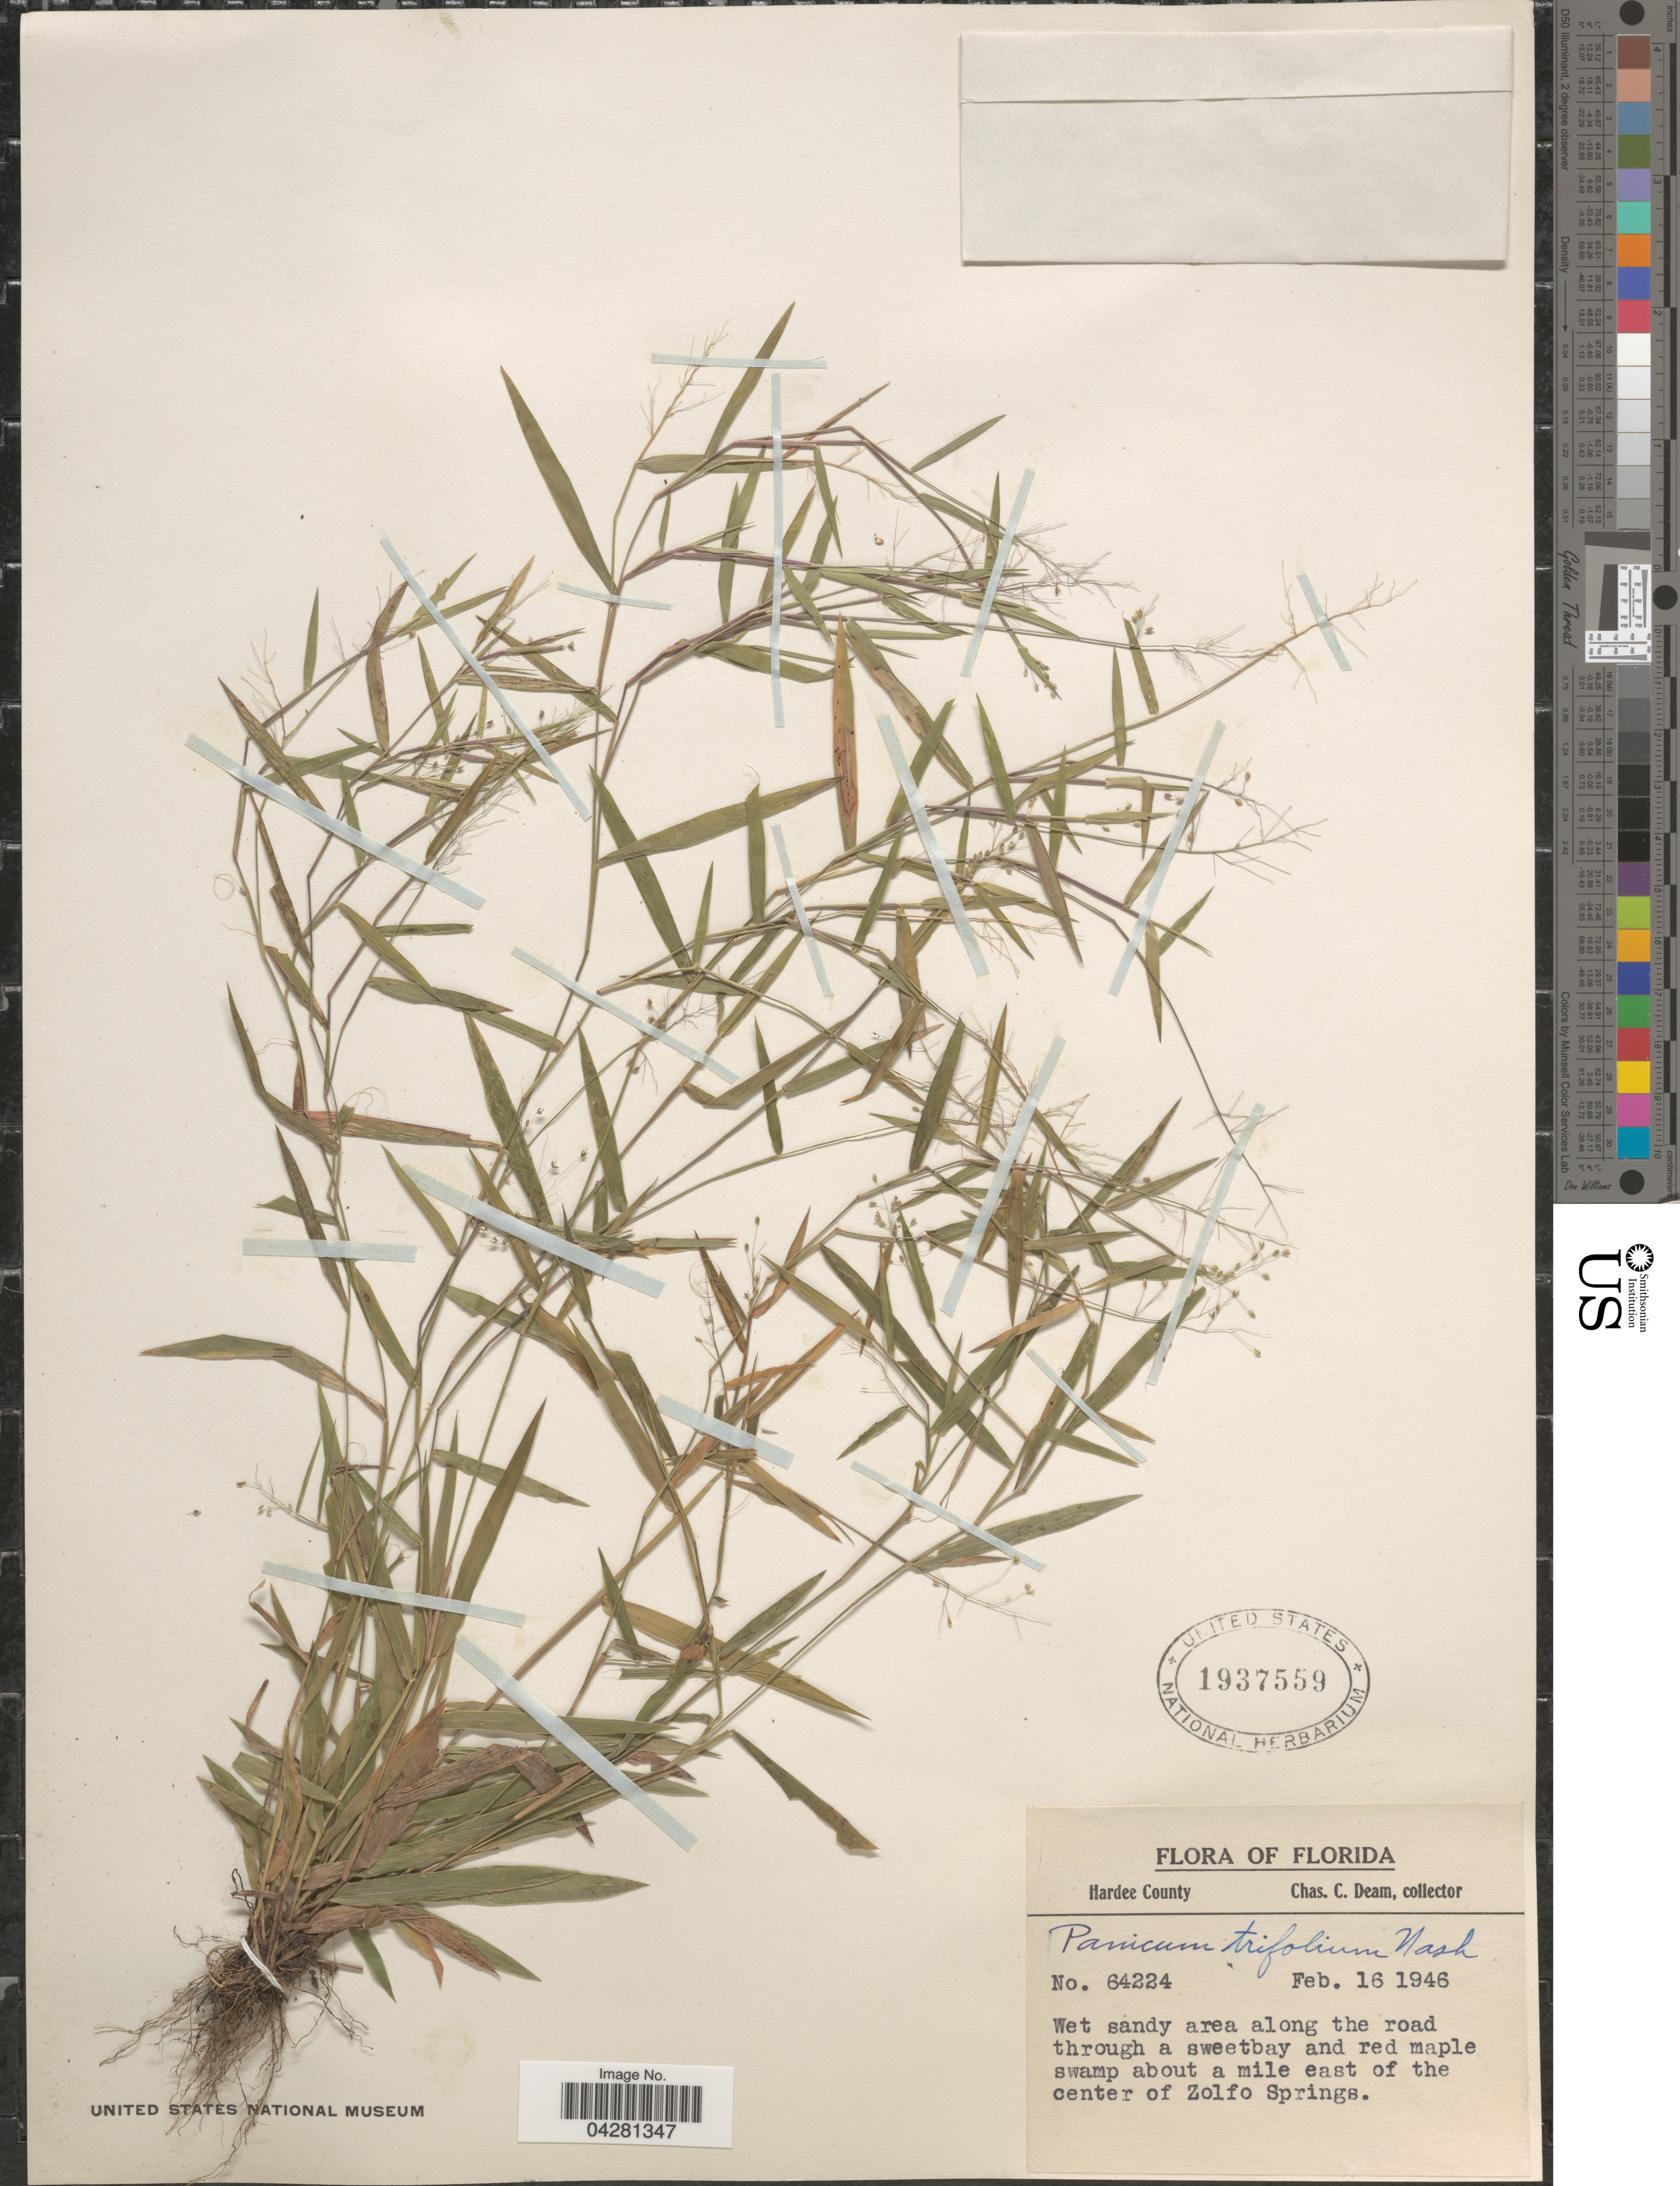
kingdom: Plantae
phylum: Tracheophyta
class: Liliopsida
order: Poales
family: Poaceae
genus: Dichanthelium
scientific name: Dichanthelium dichotomum var. unciphyllum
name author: (Trin.) Davidse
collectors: C. C. Deam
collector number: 64224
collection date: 1946-02-16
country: United States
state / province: Florida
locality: Hardee County. About a mile east of the center of Zolfo Springs.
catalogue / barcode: US 1937559